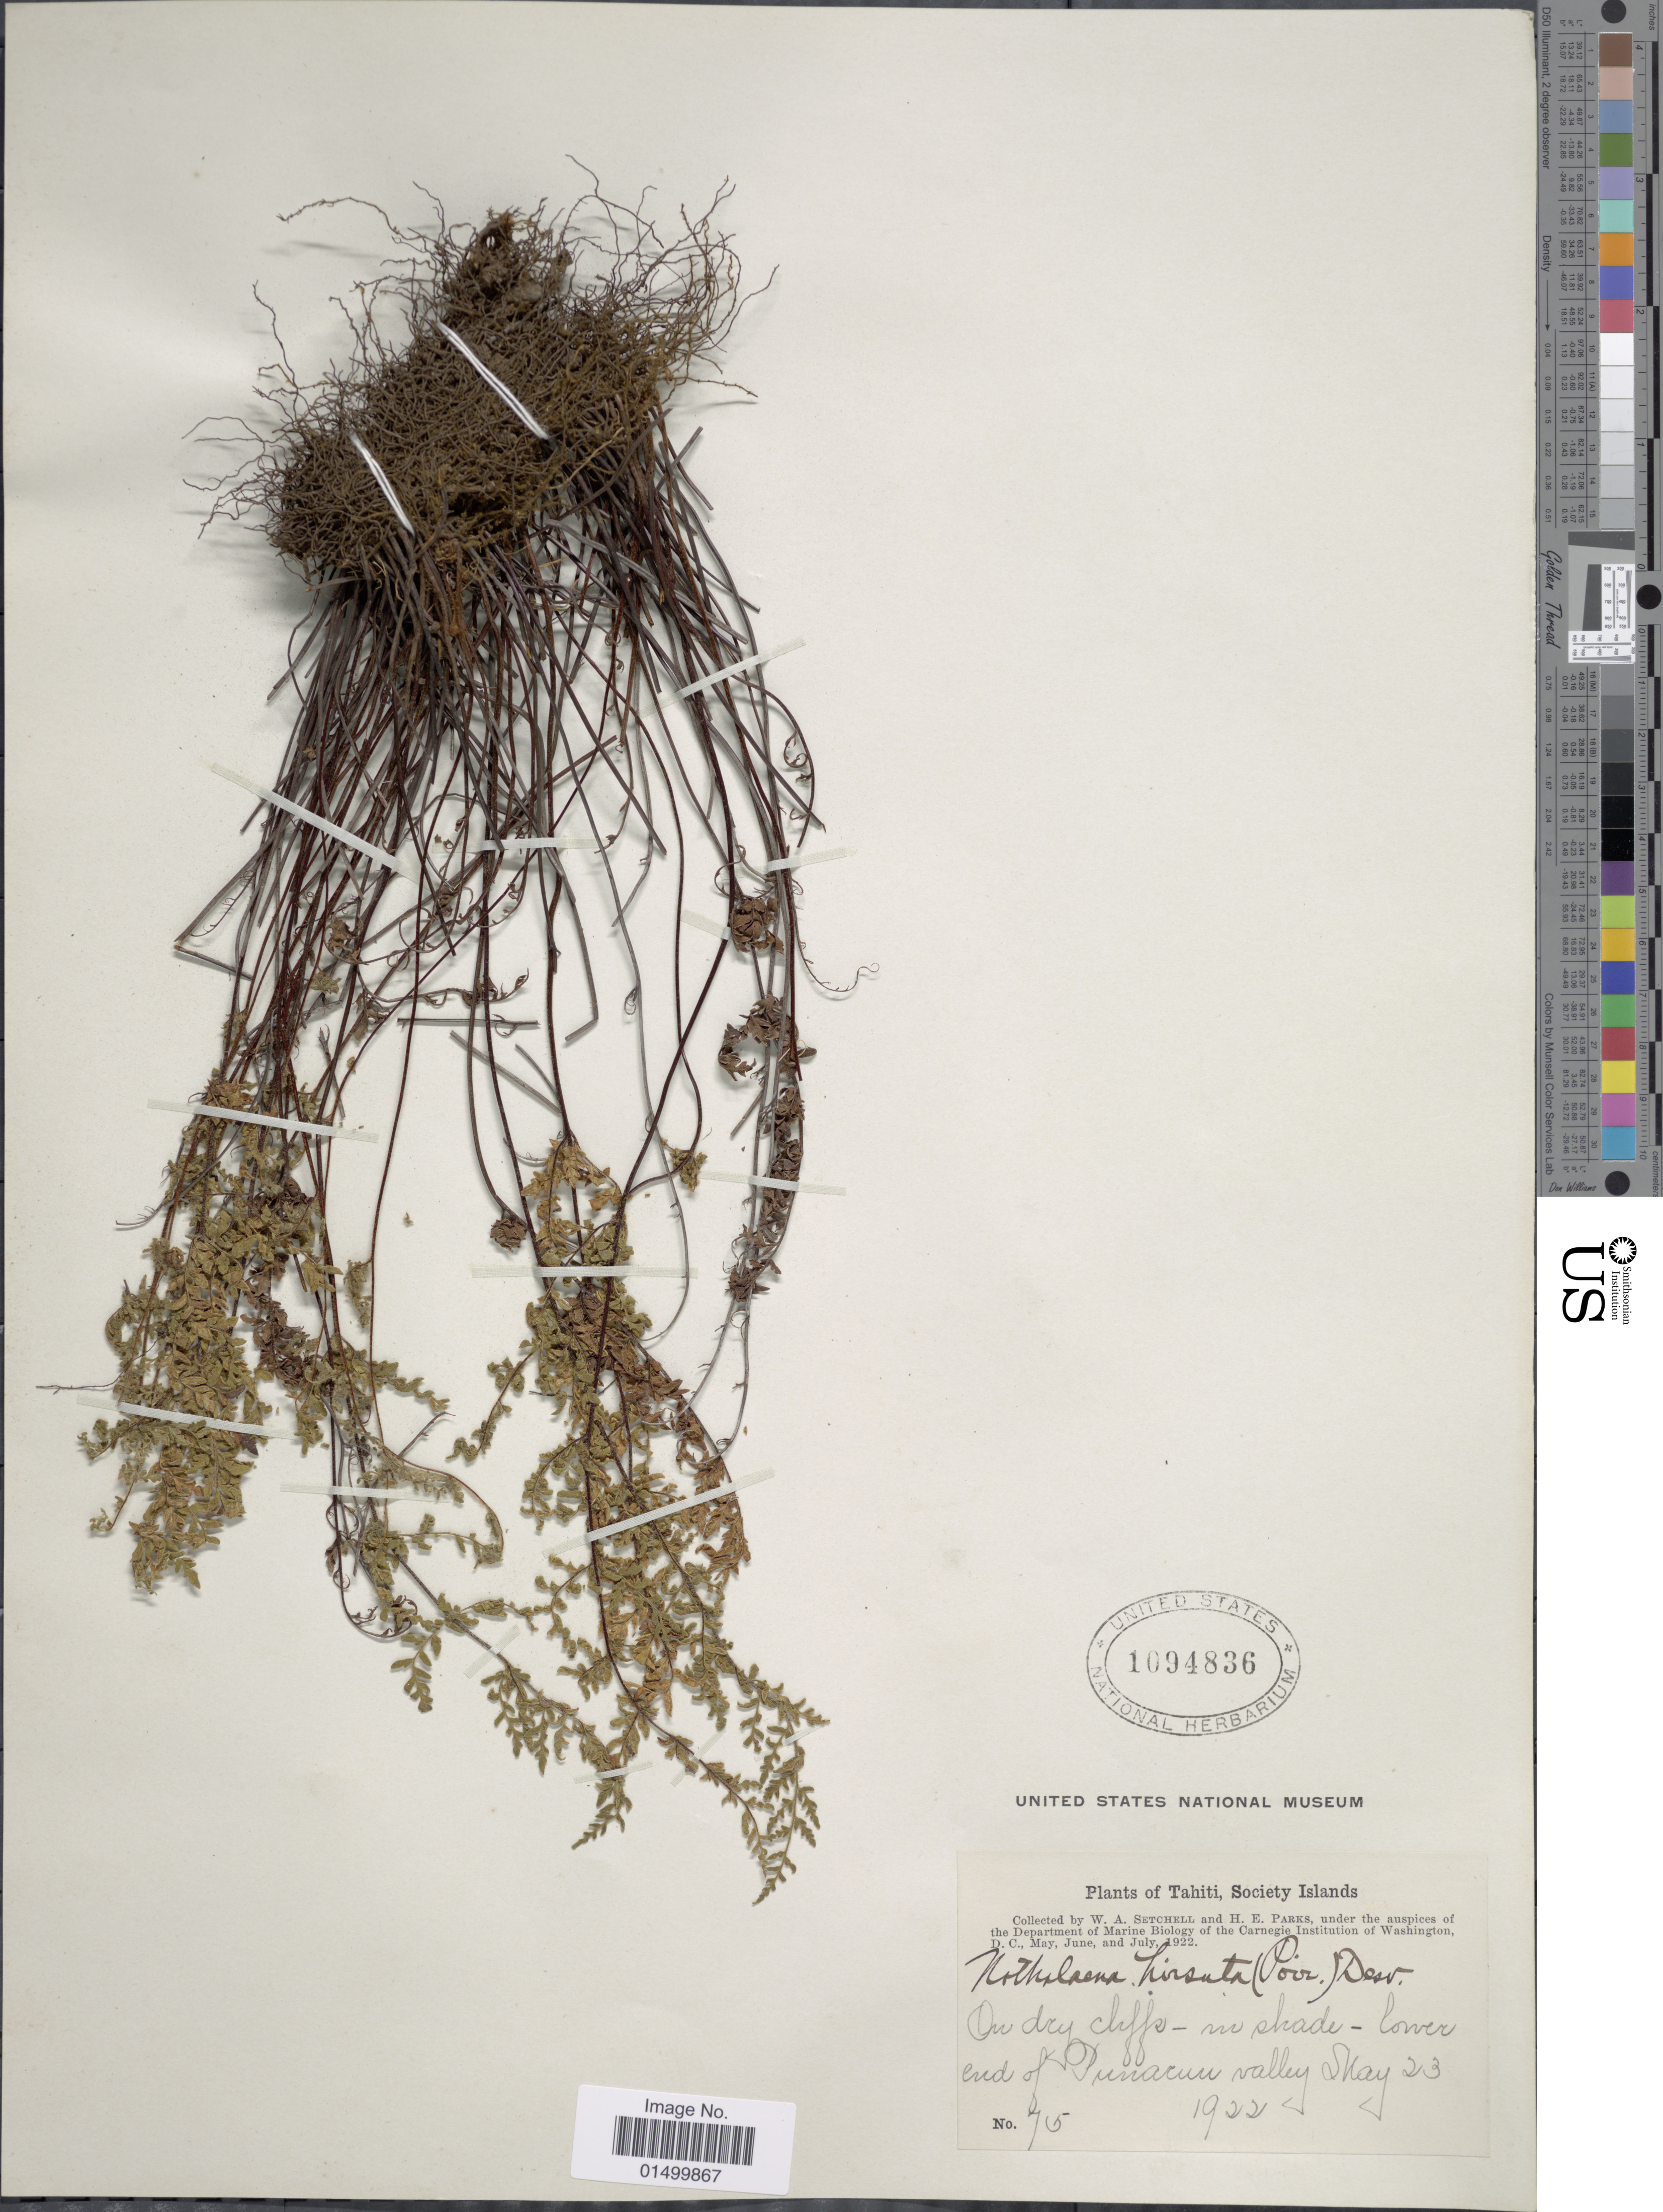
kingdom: Plantae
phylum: Tracheophyta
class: Polypodiopsida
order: Polypodiales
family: Pteridaceae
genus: Cheilanthes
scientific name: Cheilanthes nudiuscula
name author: (R. Br.) T. Moore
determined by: Florence, J.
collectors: W. Setchell & H. E. Parks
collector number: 75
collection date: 1922-05-23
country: French Polynesia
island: Tahiti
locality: Tahiti, Society Islands, lower end of Punacuu valley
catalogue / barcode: US 1094836